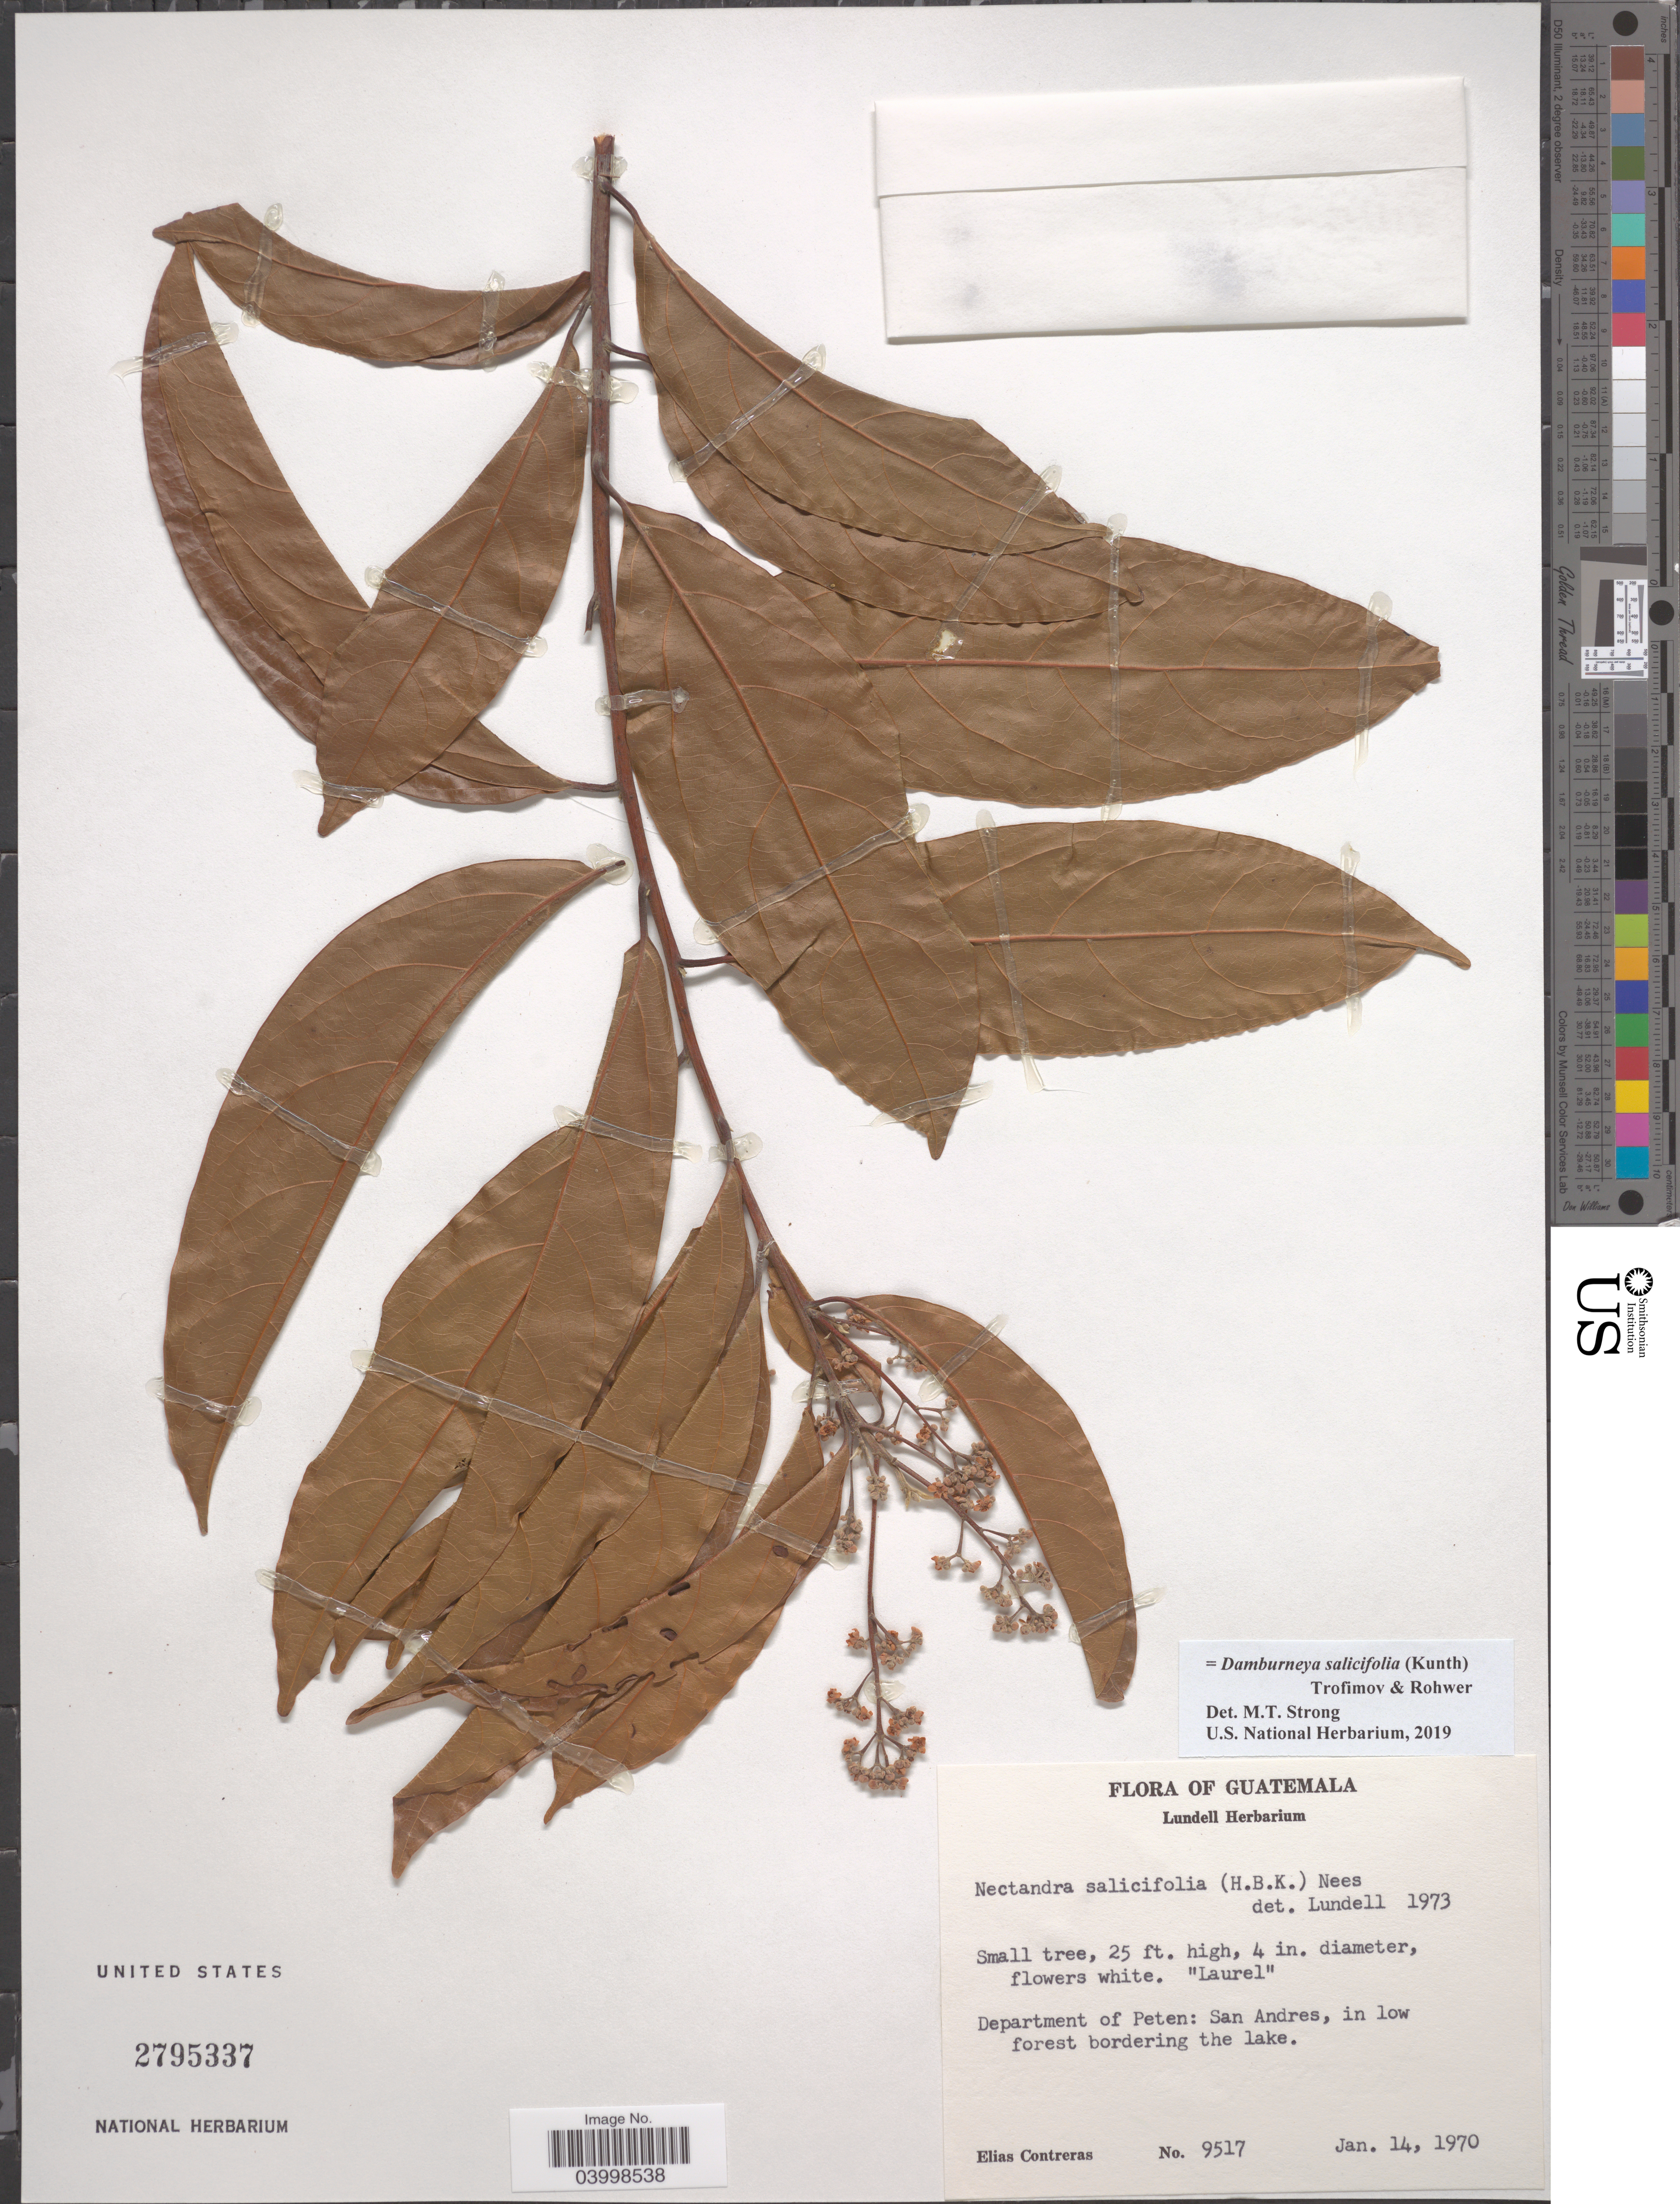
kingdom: Plantae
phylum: Tracheophyta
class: Magnoliopsida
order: Laurales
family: Lauraceae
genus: Damburneya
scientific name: Damburneya salicifolia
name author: (Kunth) Trofimov & Rohwer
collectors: E. Contreras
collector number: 9517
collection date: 1970-01-14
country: Guatemala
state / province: El Peten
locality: Department of Peten: San Andres, in low forest bordering the lake.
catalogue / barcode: US 2795337